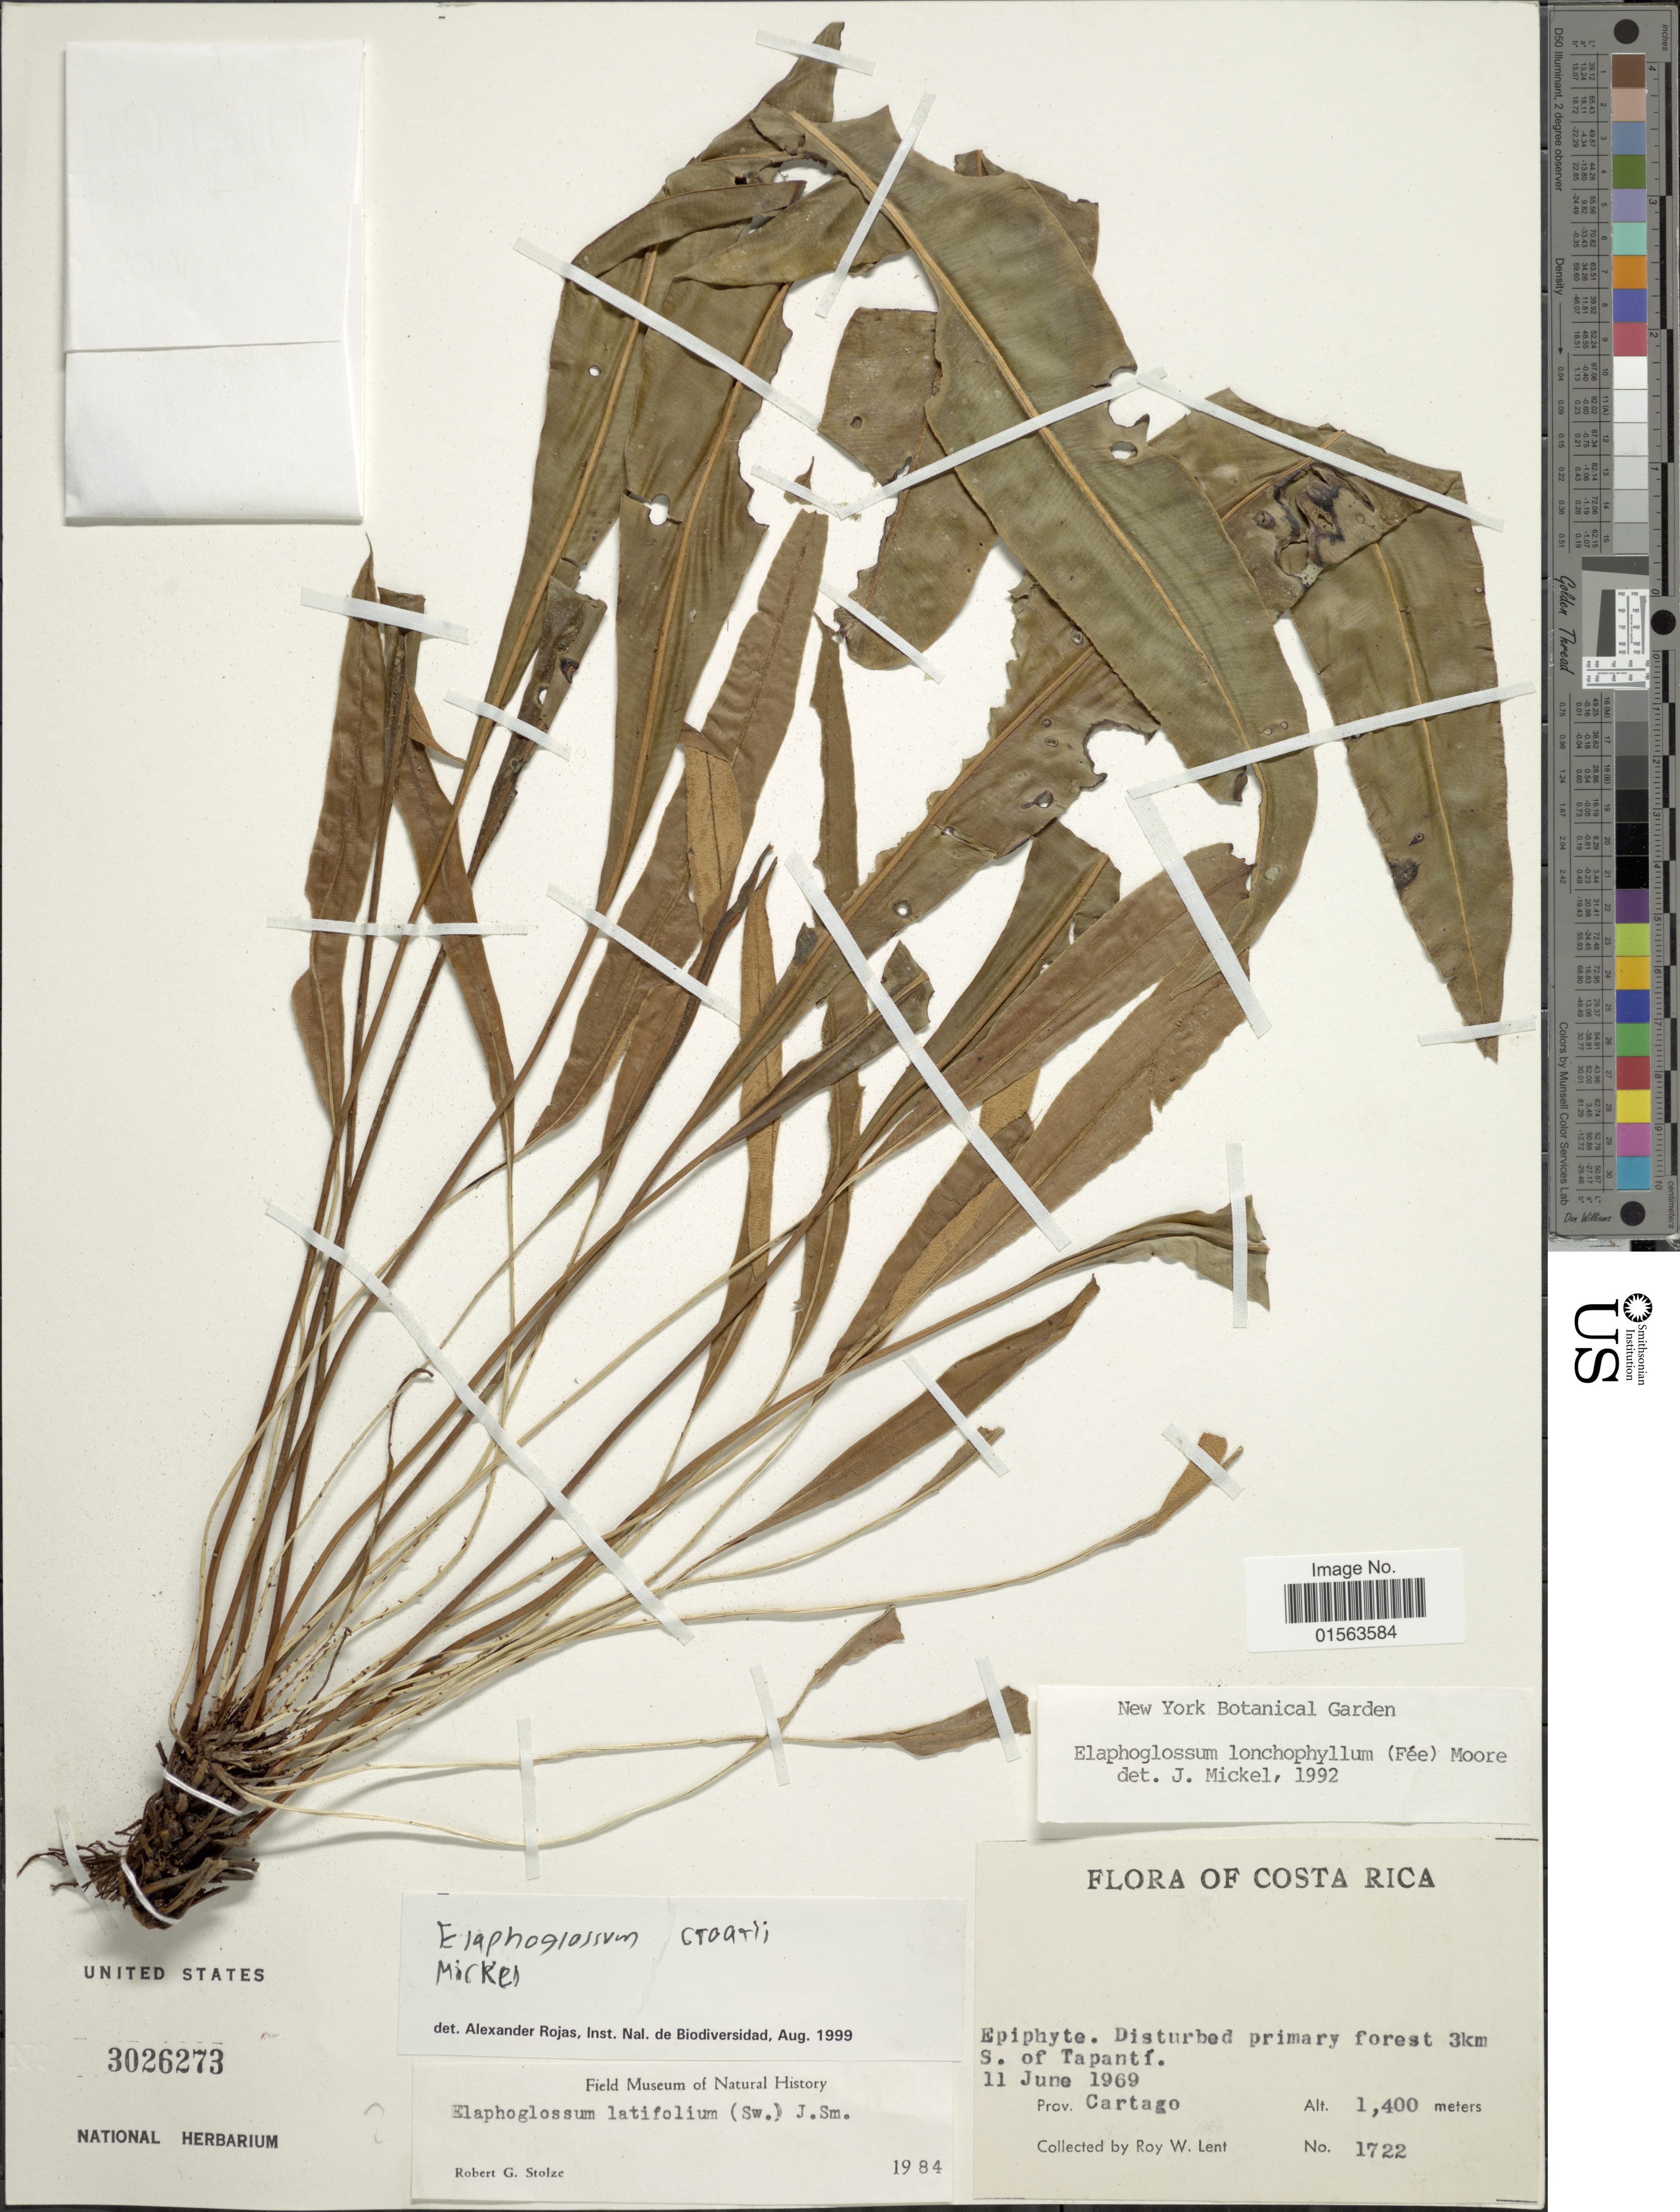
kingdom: Plantae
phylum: Tracheophyta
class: Polypodiopsida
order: Polypodiales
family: Dryopteridaceae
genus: Elaphoglossum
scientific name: Elaphoglossum croatii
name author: Mickel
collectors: R. W. Lent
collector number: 1722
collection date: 1969-06-11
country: Costa Rica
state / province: Cartago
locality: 3 km S. of Tapanti, Prov. Cartago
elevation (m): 1400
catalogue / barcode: US 3026273